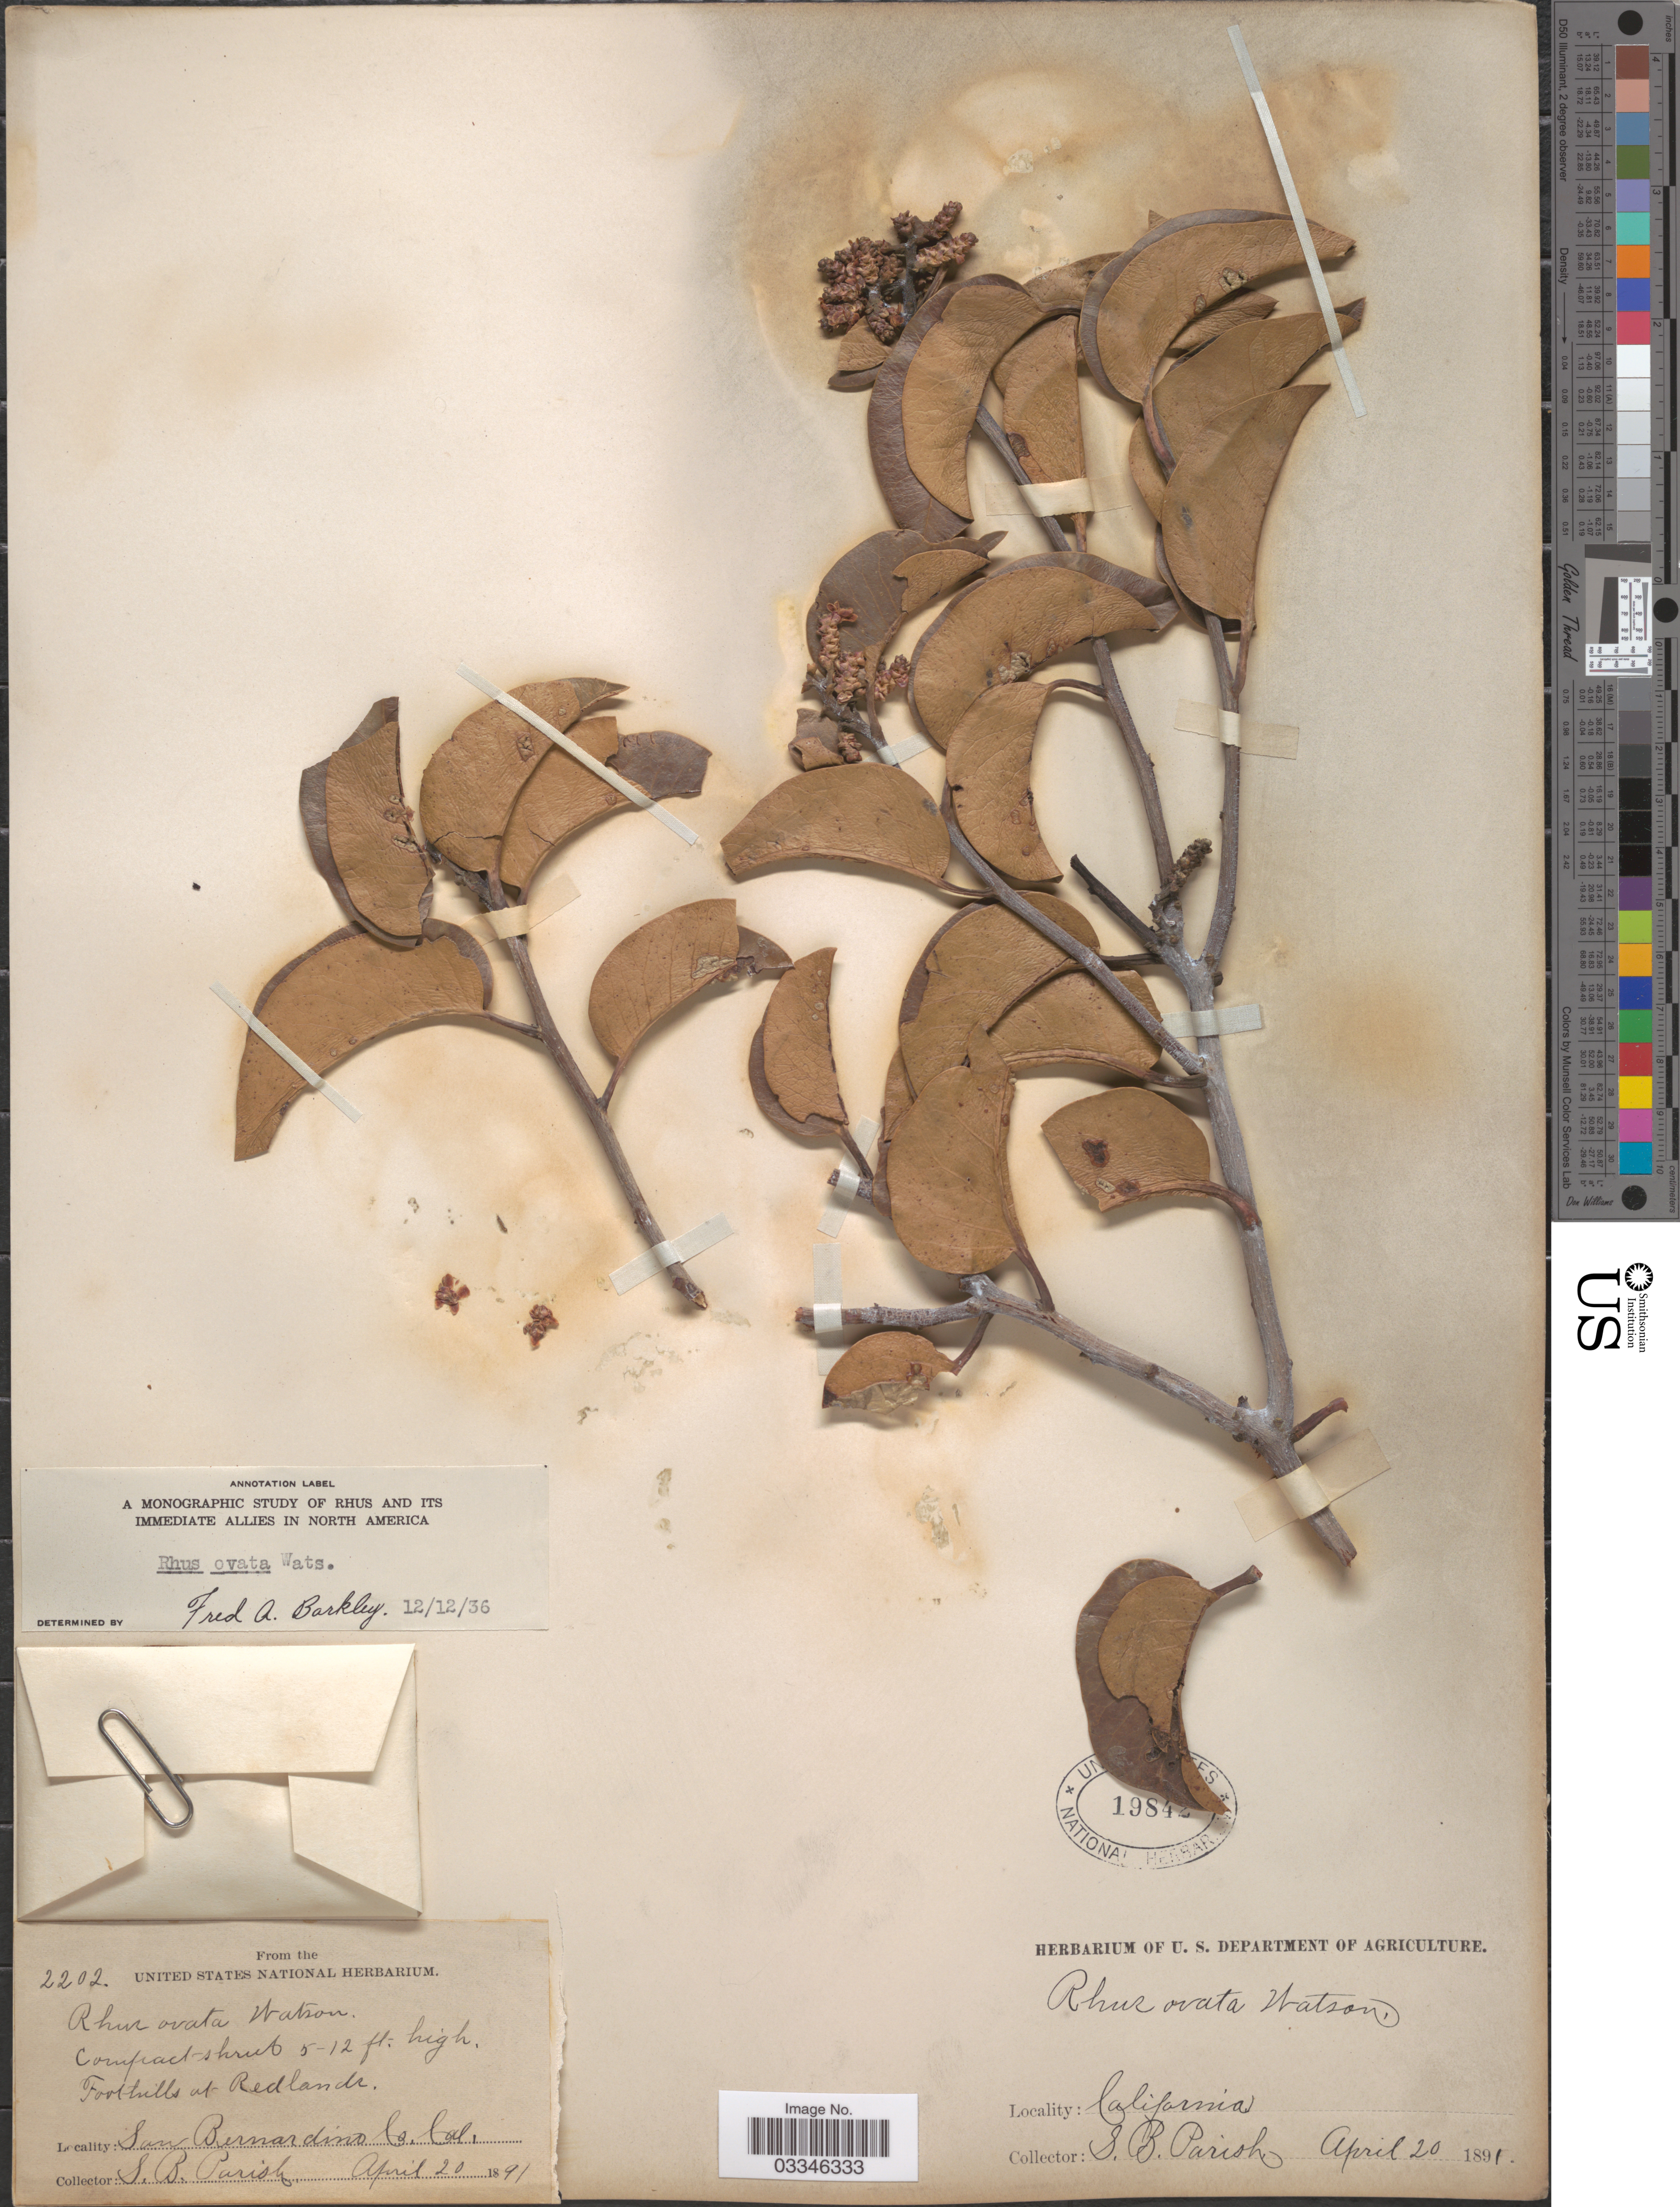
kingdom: Plantae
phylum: Tracheophyta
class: Magnoliopsida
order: Sapindales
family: Anacardiaceae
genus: Rhus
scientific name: Rhus ovata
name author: S. Watson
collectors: S. B. Parish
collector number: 2202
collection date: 1891-04-20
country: United States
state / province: California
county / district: San Bernardino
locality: Foothills at Redlands. San Bernardino Co.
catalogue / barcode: US 19842